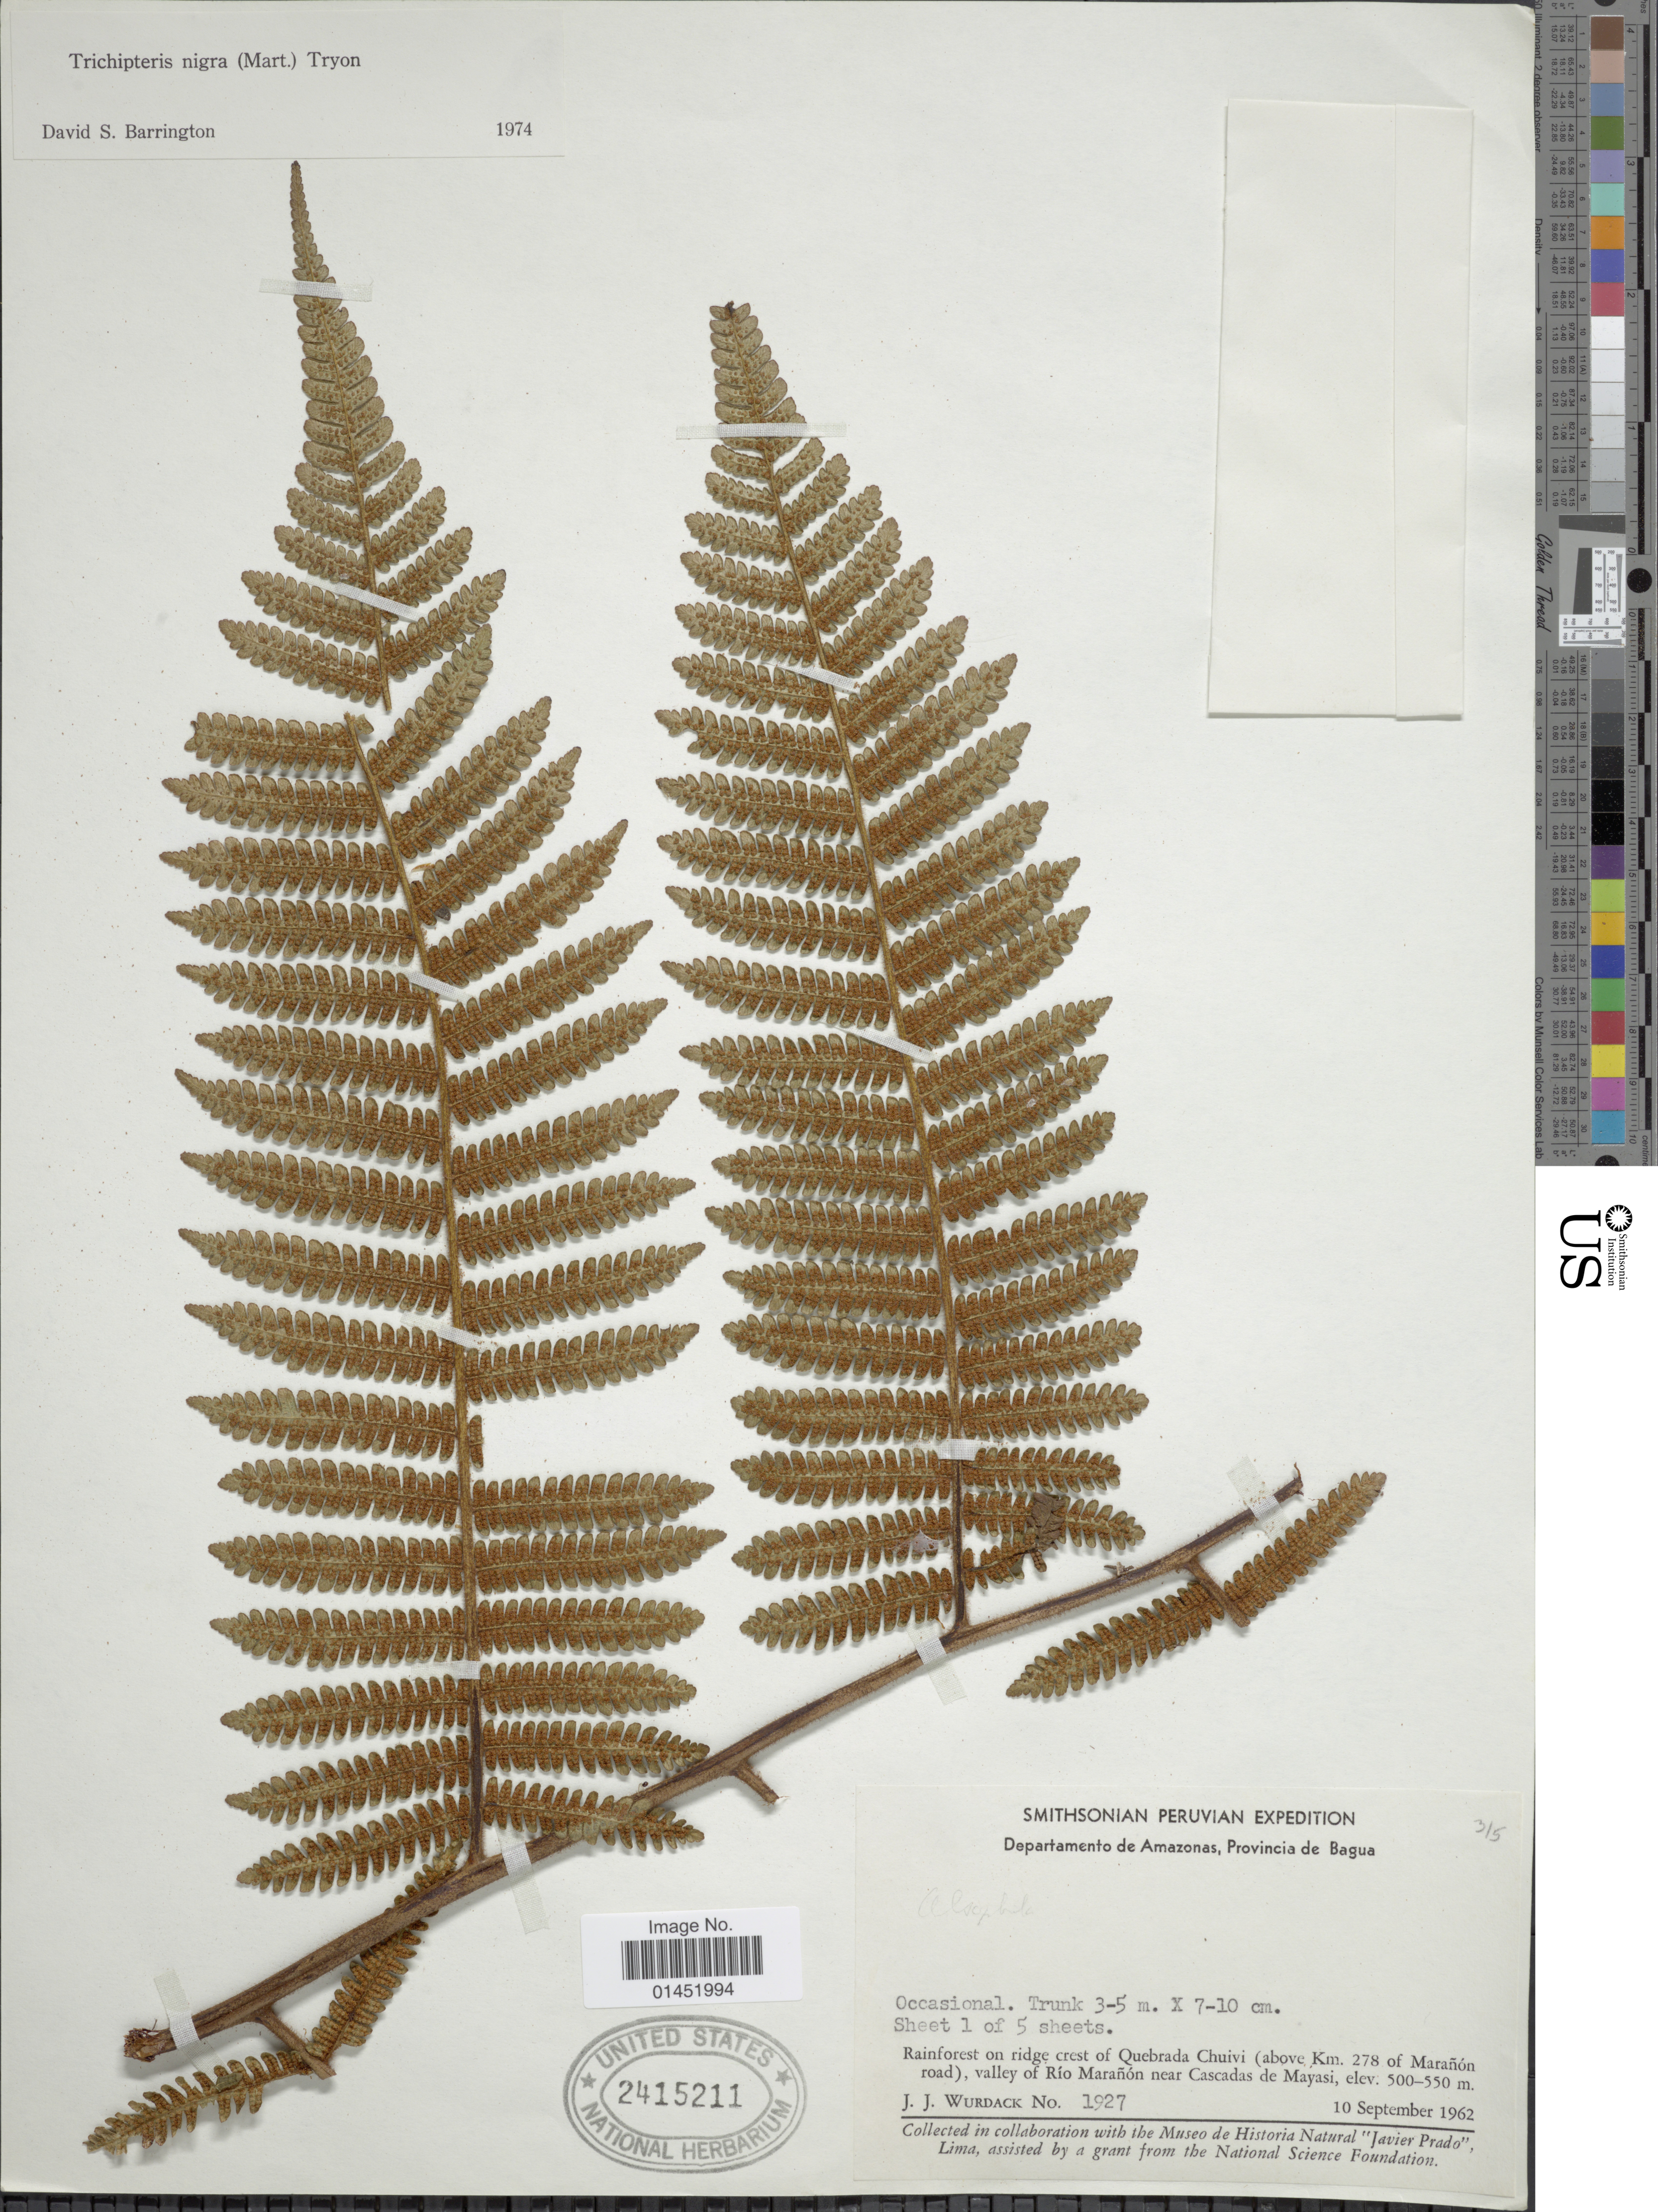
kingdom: Plantae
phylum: Tracheophyta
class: Polypodiopsida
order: Cyatheales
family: Cyatheaceae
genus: Cyathea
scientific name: Cyathea lasiosora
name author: (Mett. ex Kuhn) Domin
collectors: J. J. Wurdack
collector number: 1927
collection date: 1962-09-10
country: Peru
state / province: Amazonas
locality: Departamento de Amazonas, Provincia de bagua, Rainforest on ridge crest of Quebrada Chuivi (above Km 278 of Marañón road), valley of Río Marañón near Cascadas de Mayasi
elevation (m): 500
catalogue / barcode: US 2415211